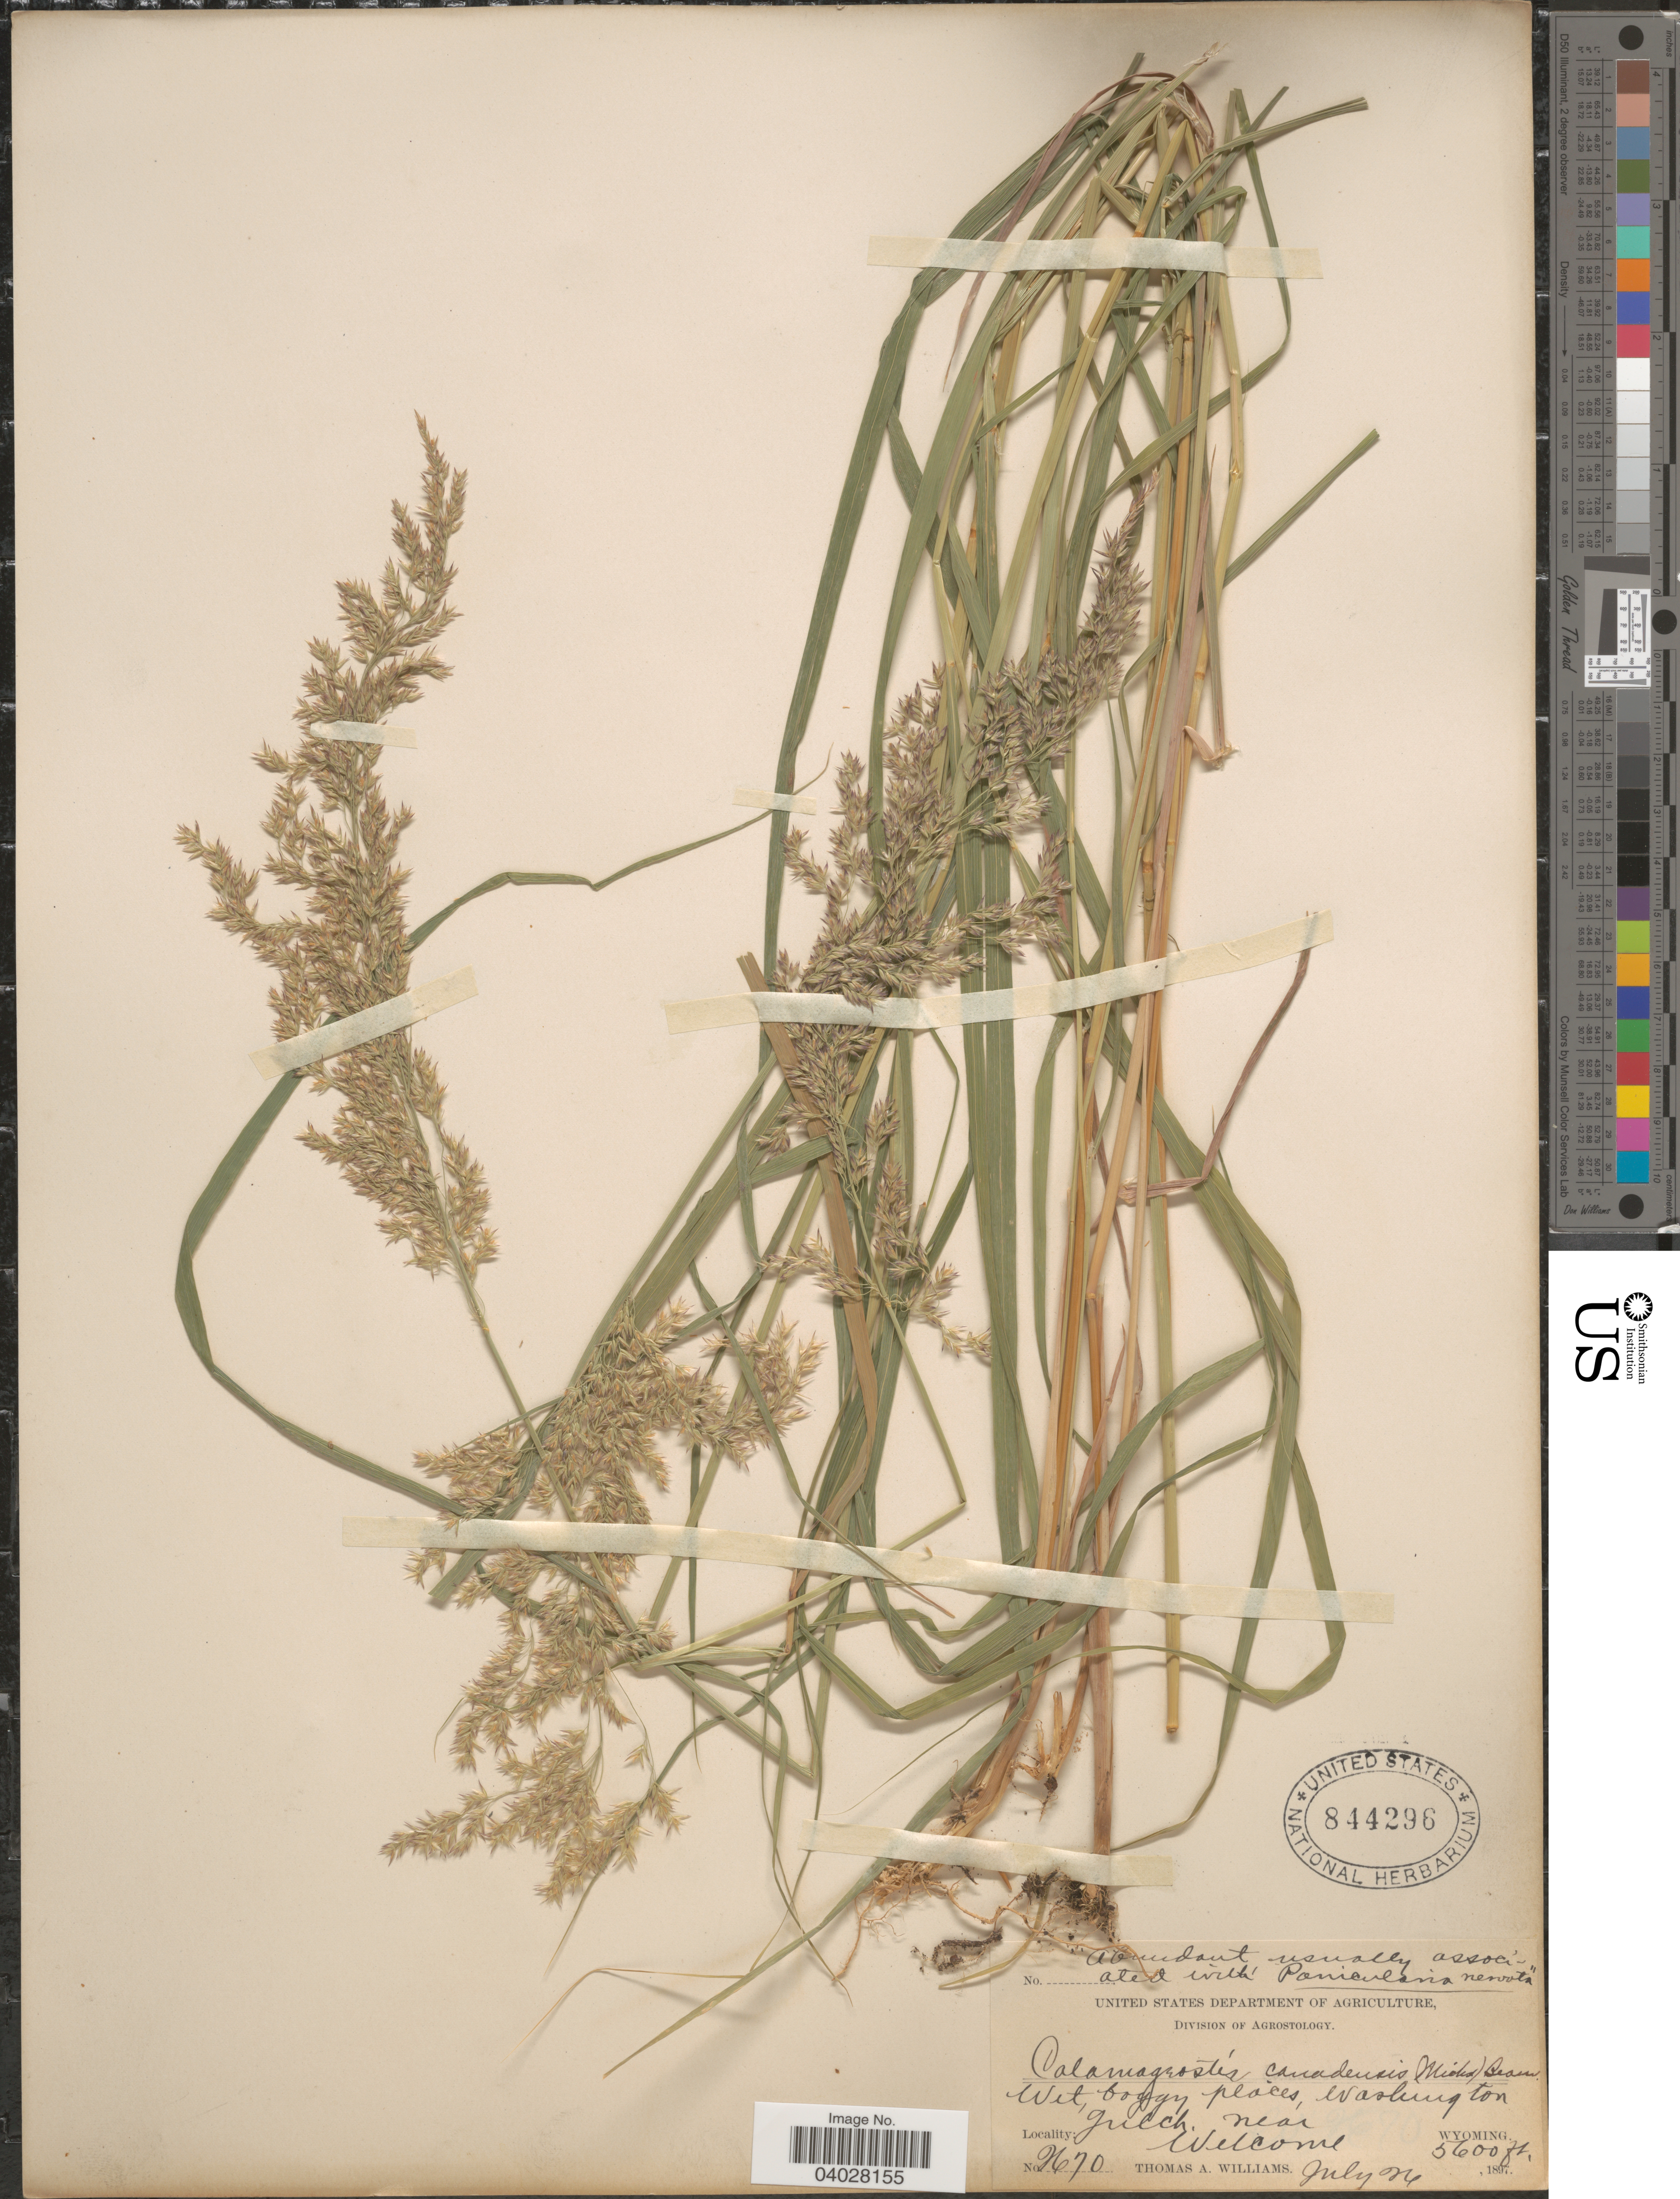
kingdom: Plantae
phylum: Tracheophyta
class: Liliopsida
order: Poales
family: Poaceae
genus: Calamagrostis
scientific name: Calamagrostis canadensis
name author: (Michx.) P. Beauv.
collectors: T. A. Williams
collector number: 2670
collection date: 1897-07-26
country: United States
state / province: Wyoming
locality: Gulch, near Welcome.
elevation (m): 1707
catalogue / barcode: US 844296